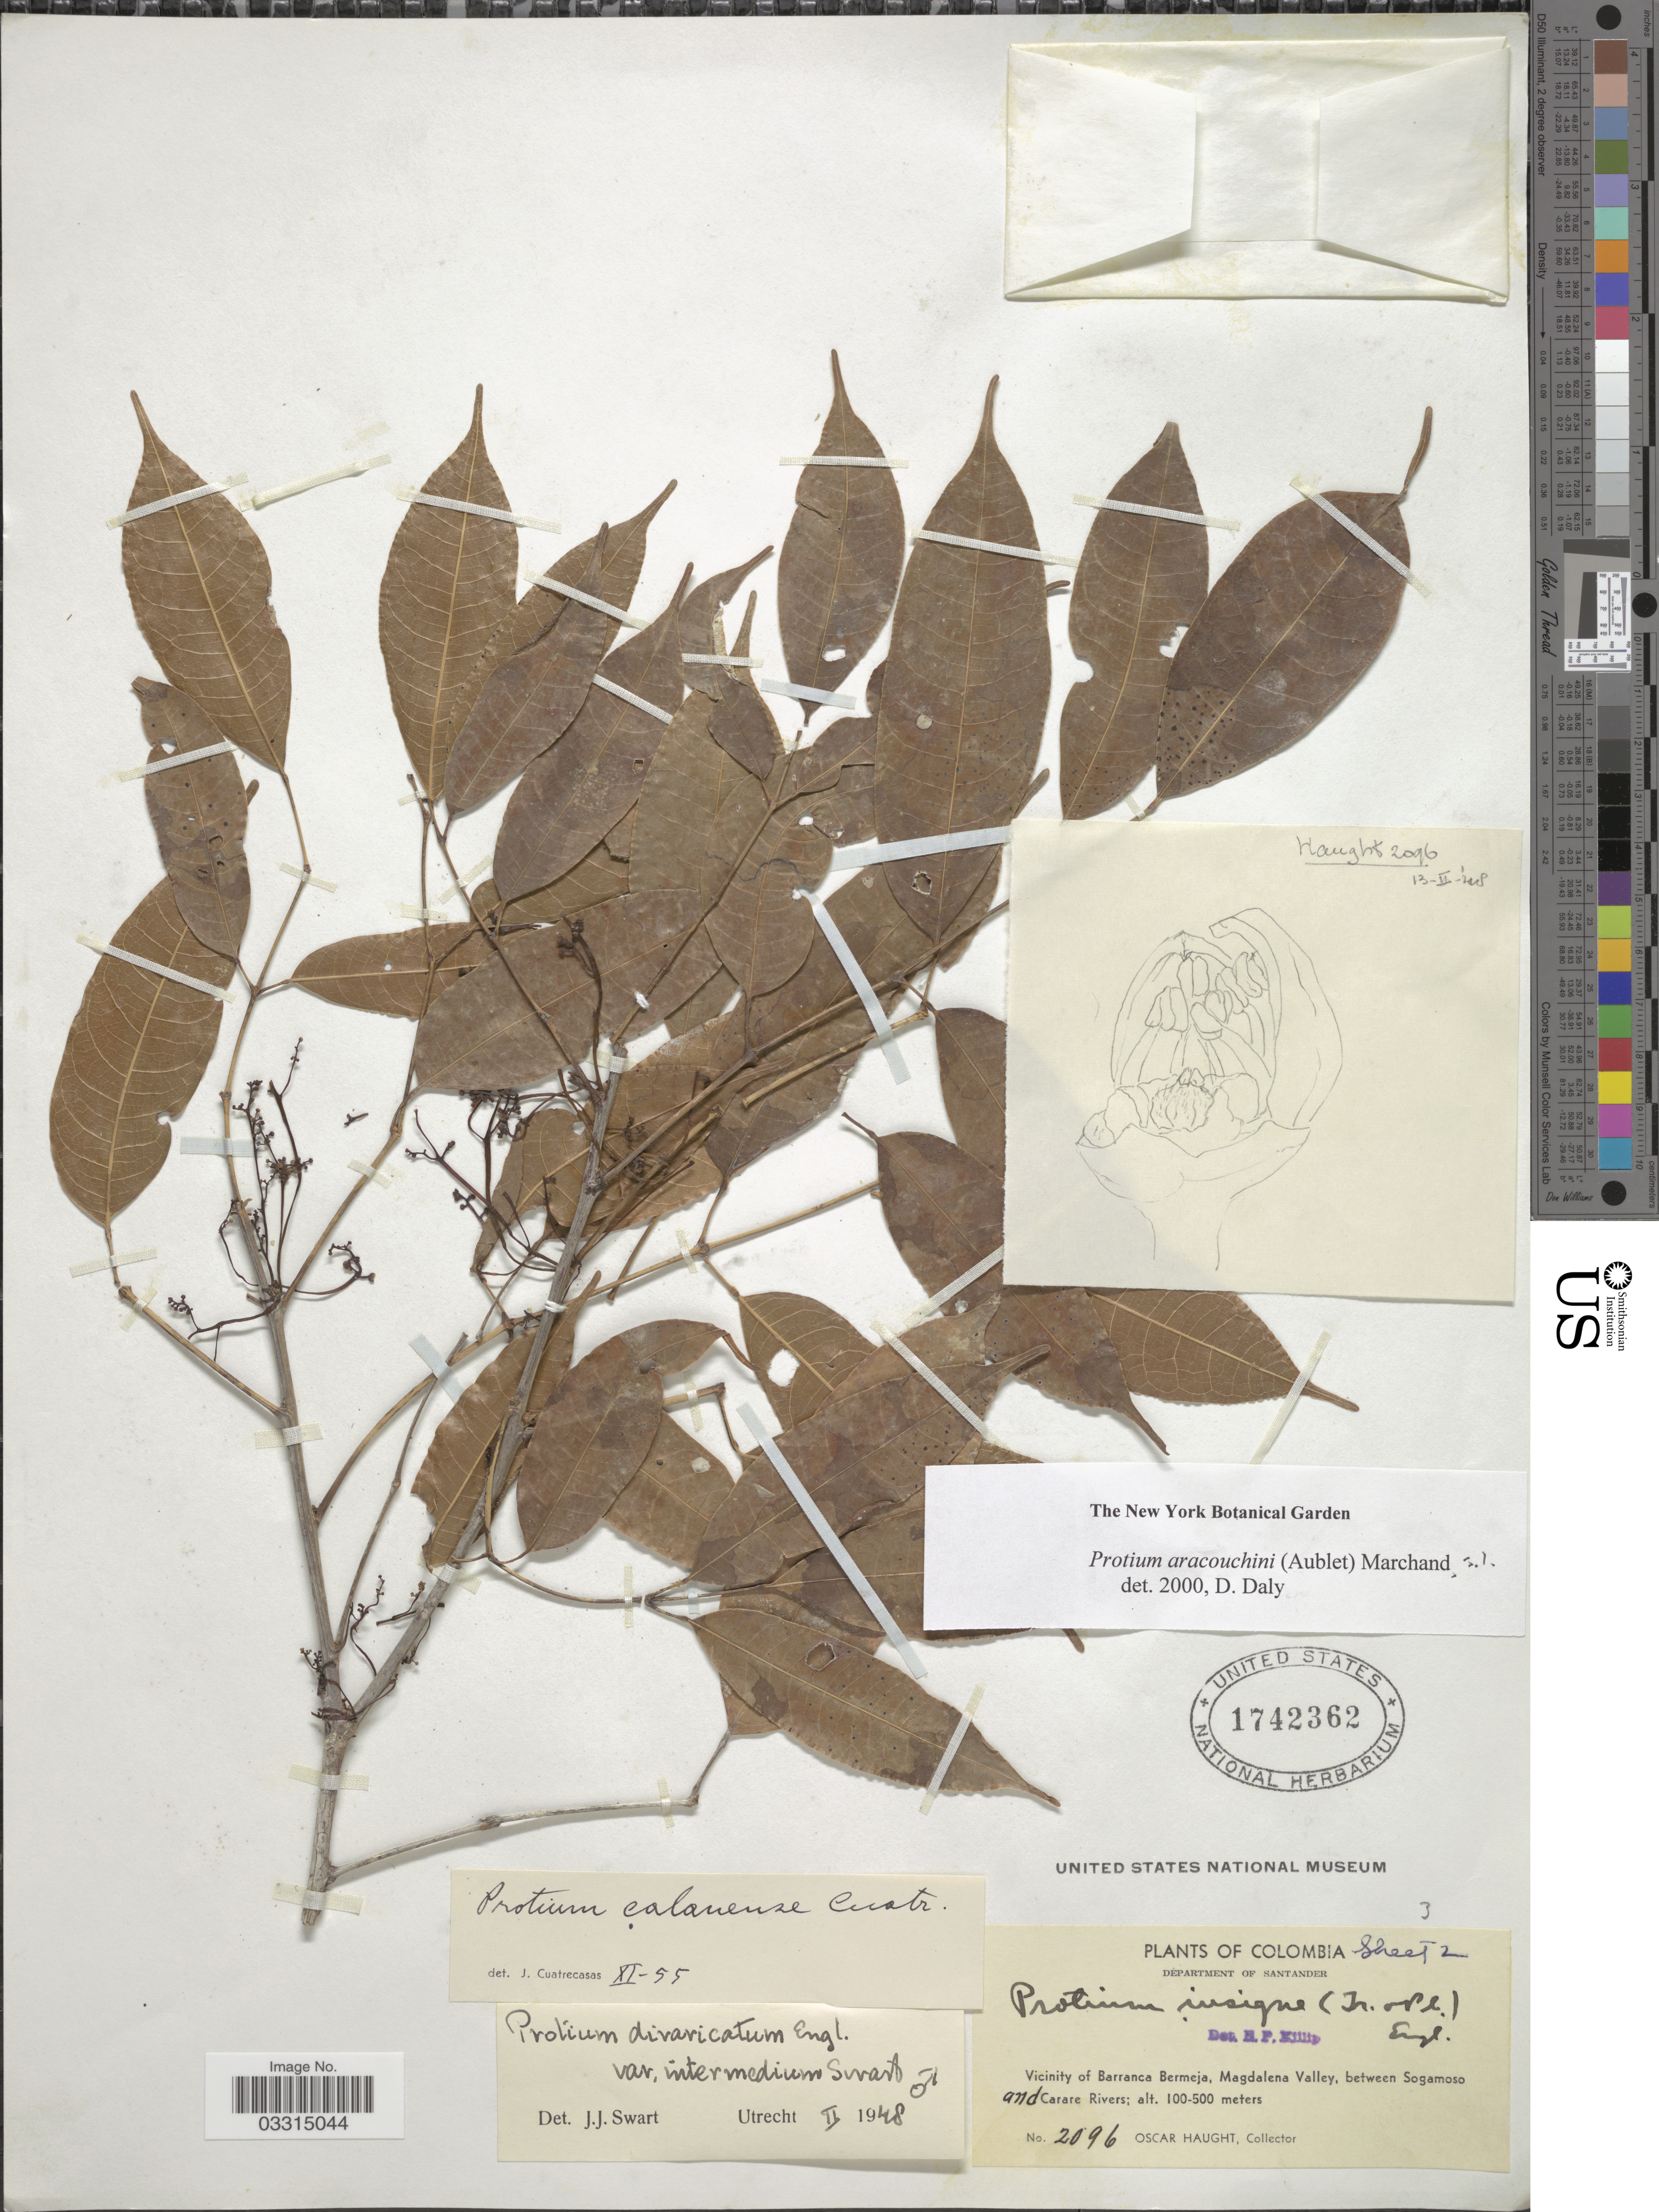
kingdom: Plantae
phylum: Tracheophyta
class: Magnoliopsida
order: Sapindales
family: Burseraceae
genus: Protium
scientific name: Protium aracouchini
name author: (Aubl.) Marchand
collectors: O. Haught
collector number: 2096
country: Colombia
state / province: Santander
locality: Department of Santander. Vicinity of Barranca Bermeja, Magdalena Valley, between Sogamoso and Carare Rivers.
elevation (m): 100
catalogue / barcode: US 1742362